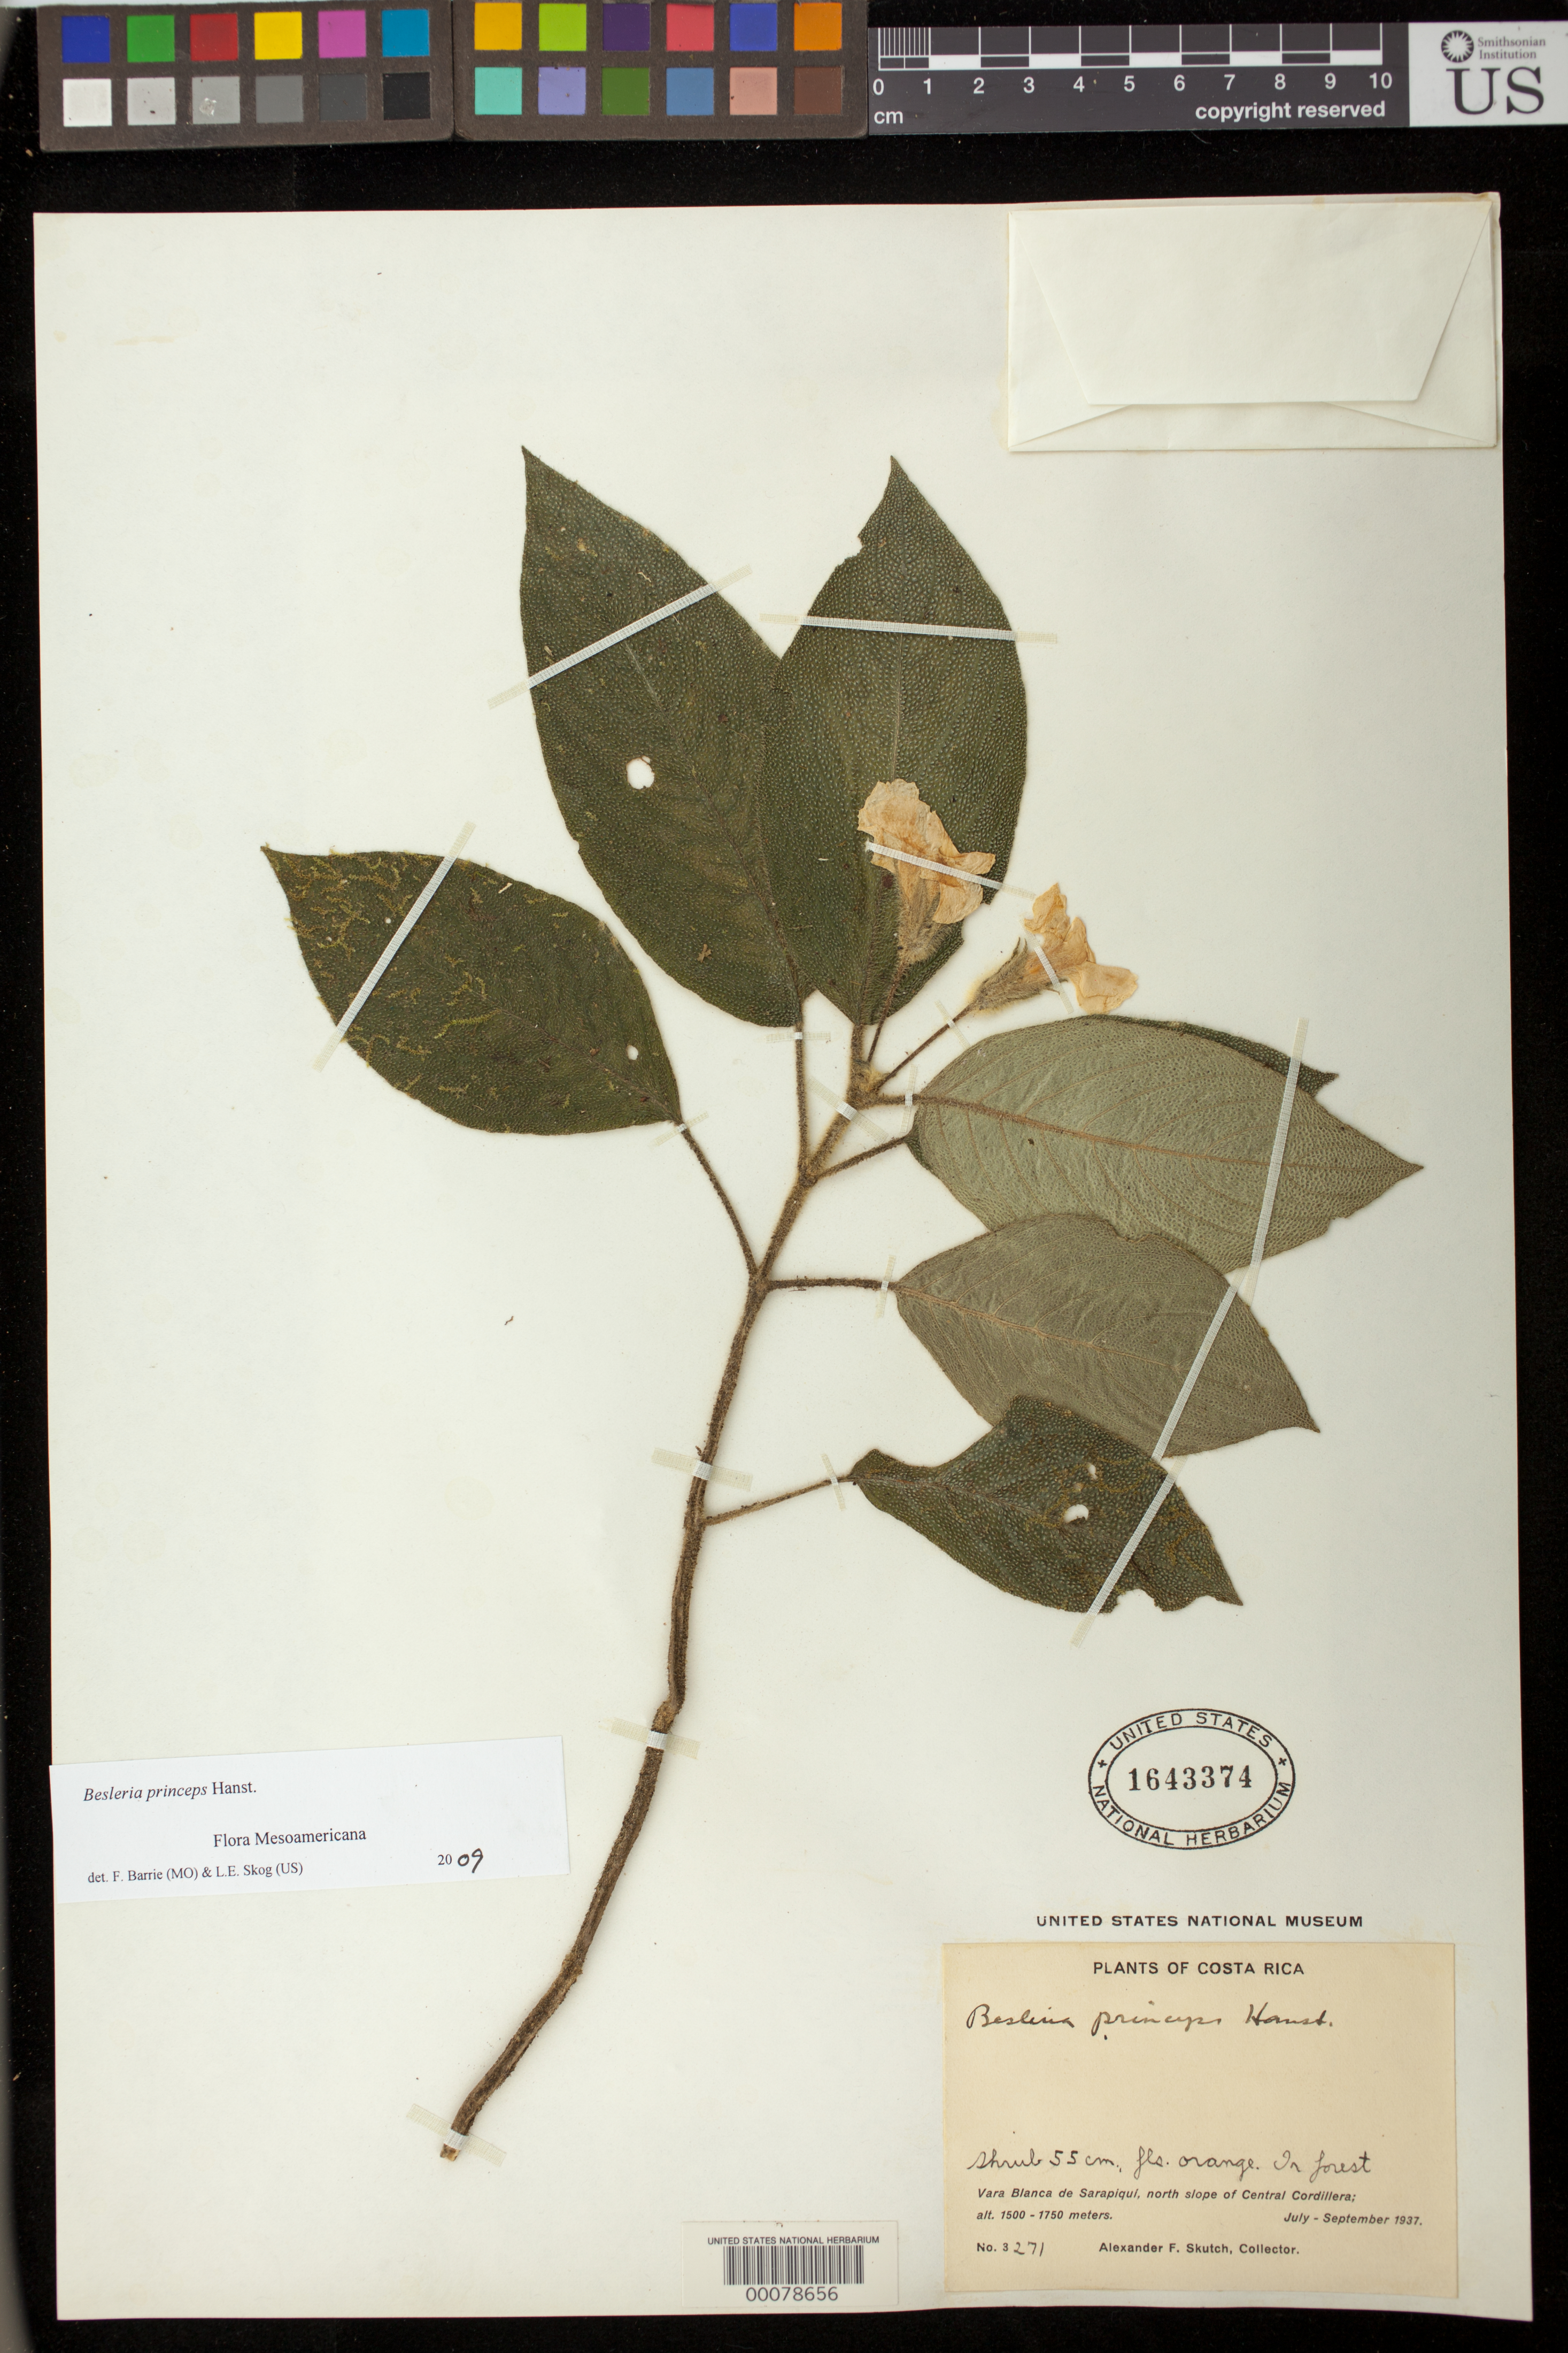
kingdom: Plantae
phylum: Tracheophyta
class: Magnoliopsida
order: Lamiales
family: Gesneriaceae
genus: Besleria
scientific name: Besleria princeps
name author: Hanst.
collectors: A. F. Skutch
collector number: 3271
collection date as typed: Jul-Sep 1937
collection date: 1937-07/1937-09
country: Costa Rica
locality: Vara Blanca de Sarapiqui, north slope of Central Cordillera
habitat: In forest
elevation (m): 1500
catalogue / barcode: US 1643374